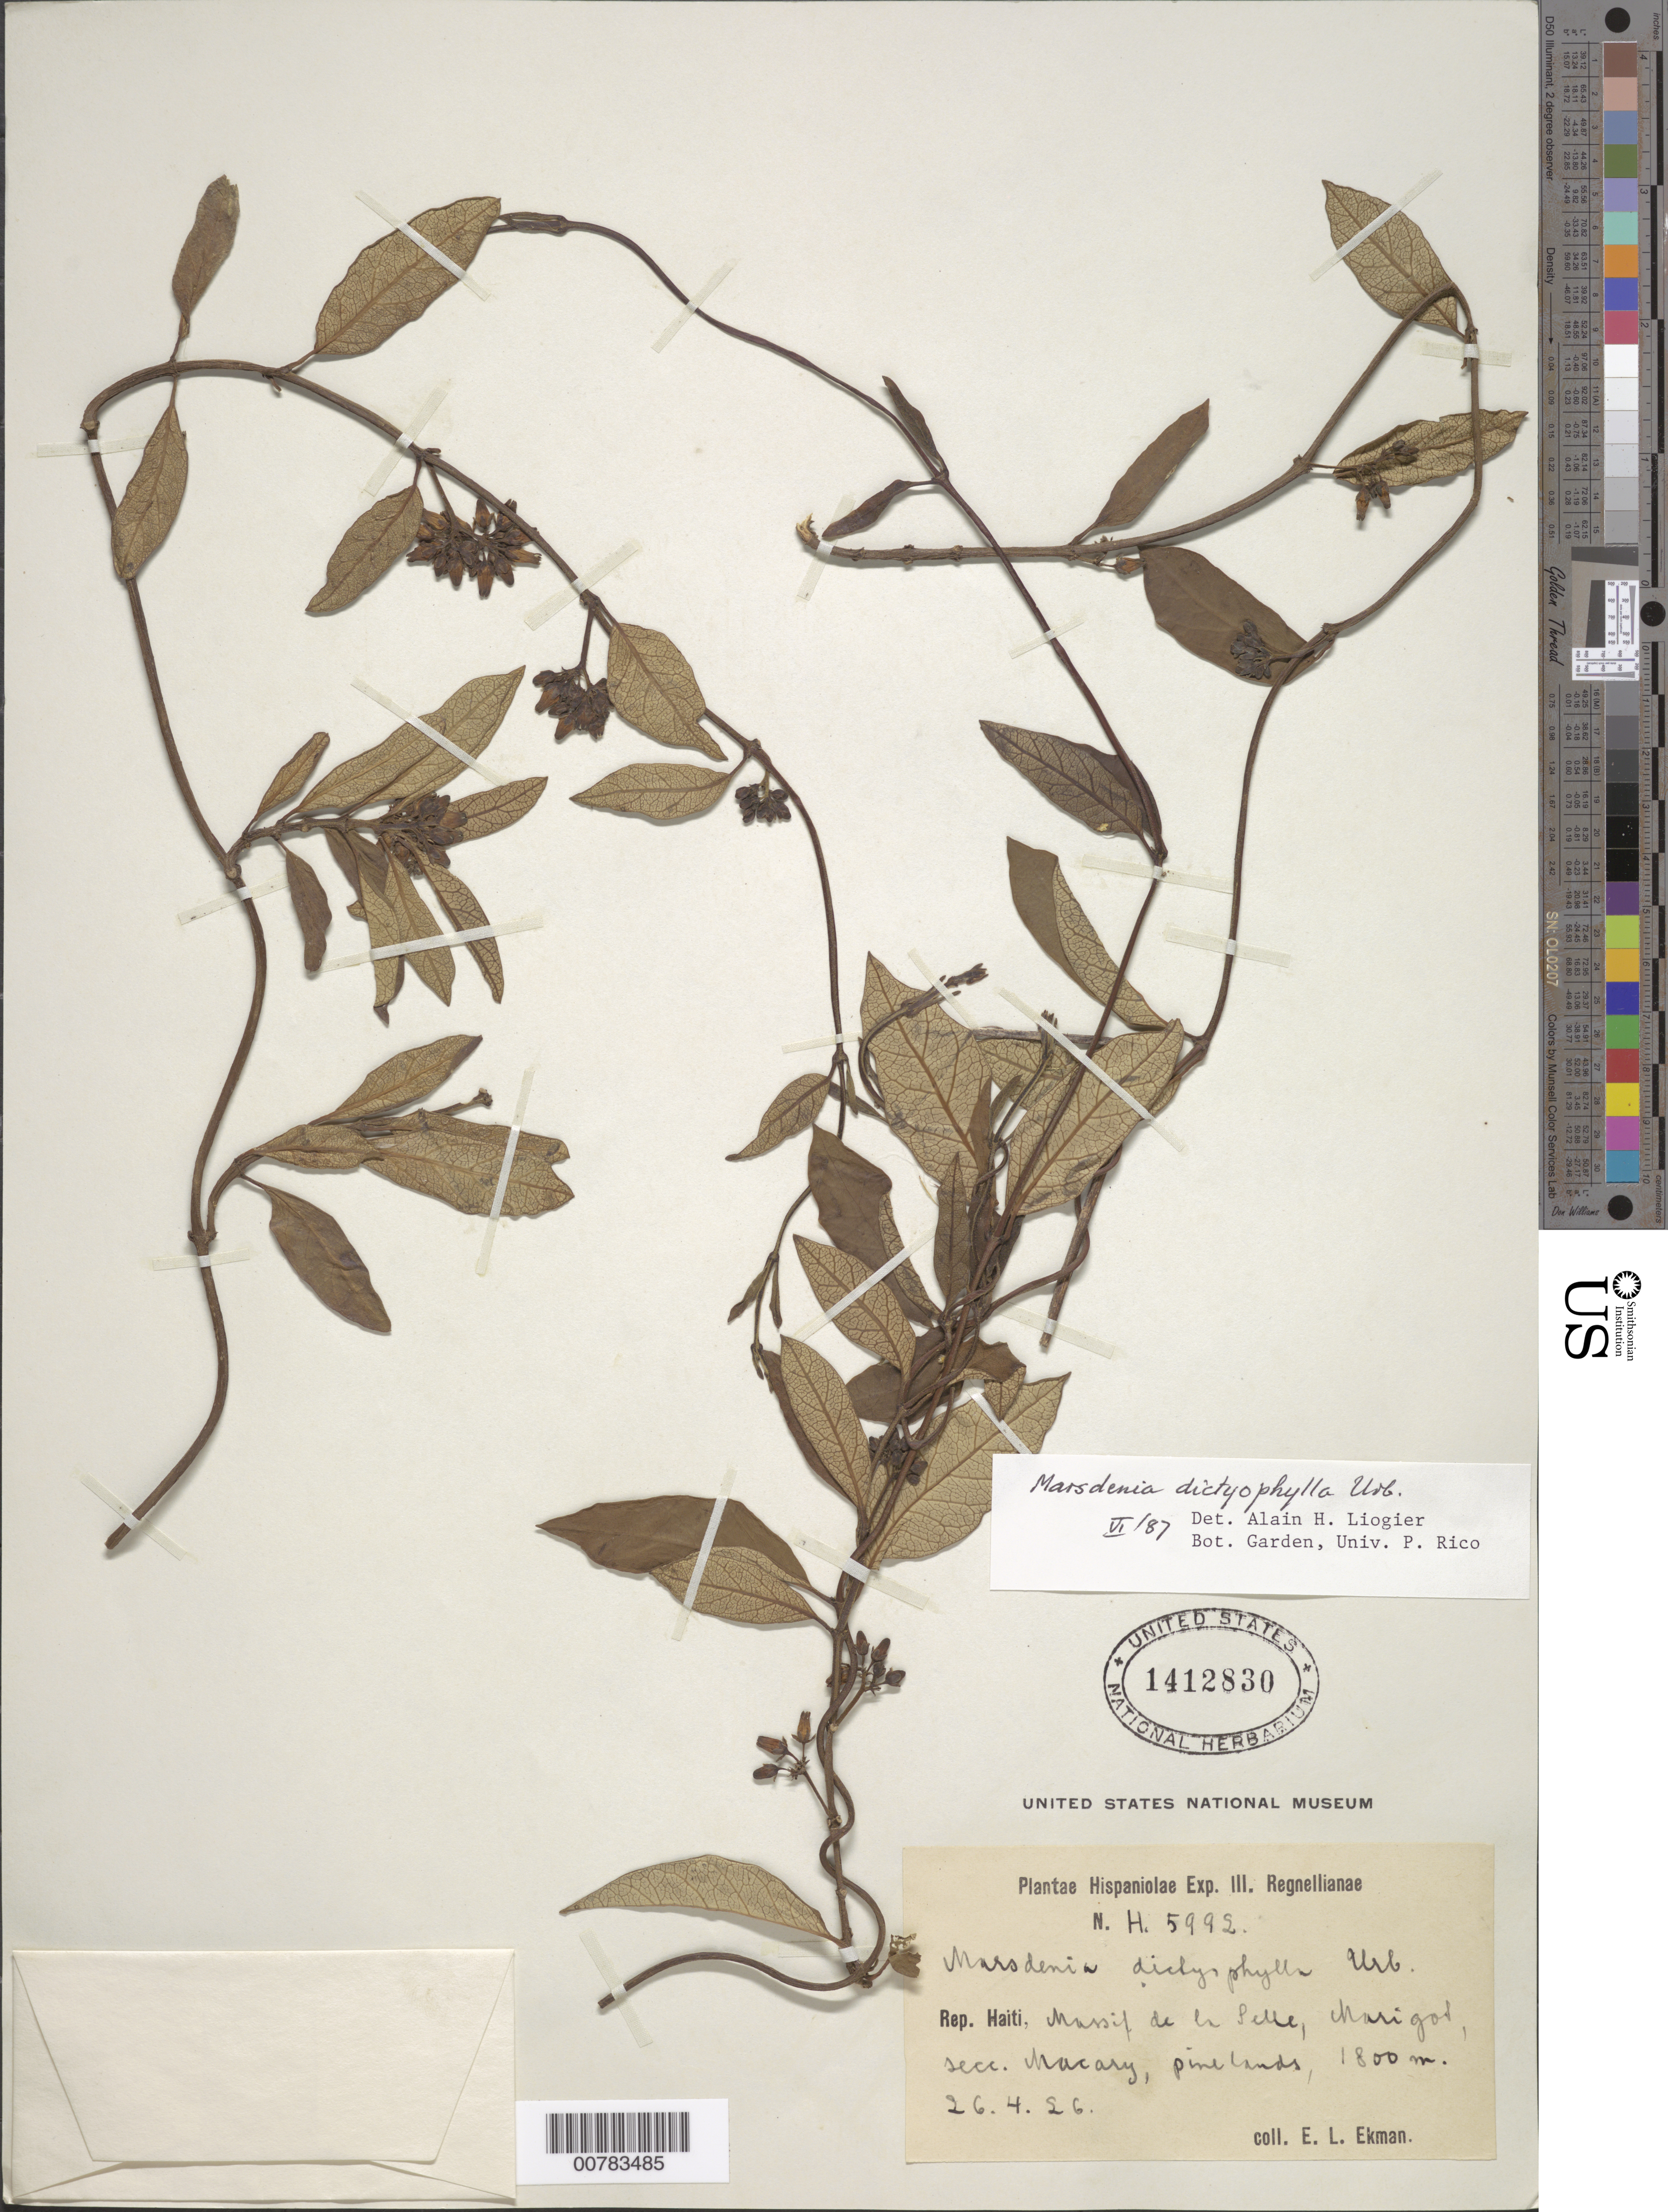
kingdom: Plantae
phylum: Tracheophyta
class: Magnoliopsida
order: Gentianales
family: Apocynaceae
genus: Marsdenia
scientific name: Marsdenia dictyophylla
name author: Urb.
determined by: Liogier, Alain H.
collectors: E. L. Ekman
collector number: H 5992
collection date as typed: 26 Apr 1926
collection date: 1926-04-26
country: Haiti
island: Hispaniola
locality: Massif de la Selle, Marigot, secc. Macary.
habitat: Pinelands.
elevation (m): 1800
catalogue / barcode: US 1412830